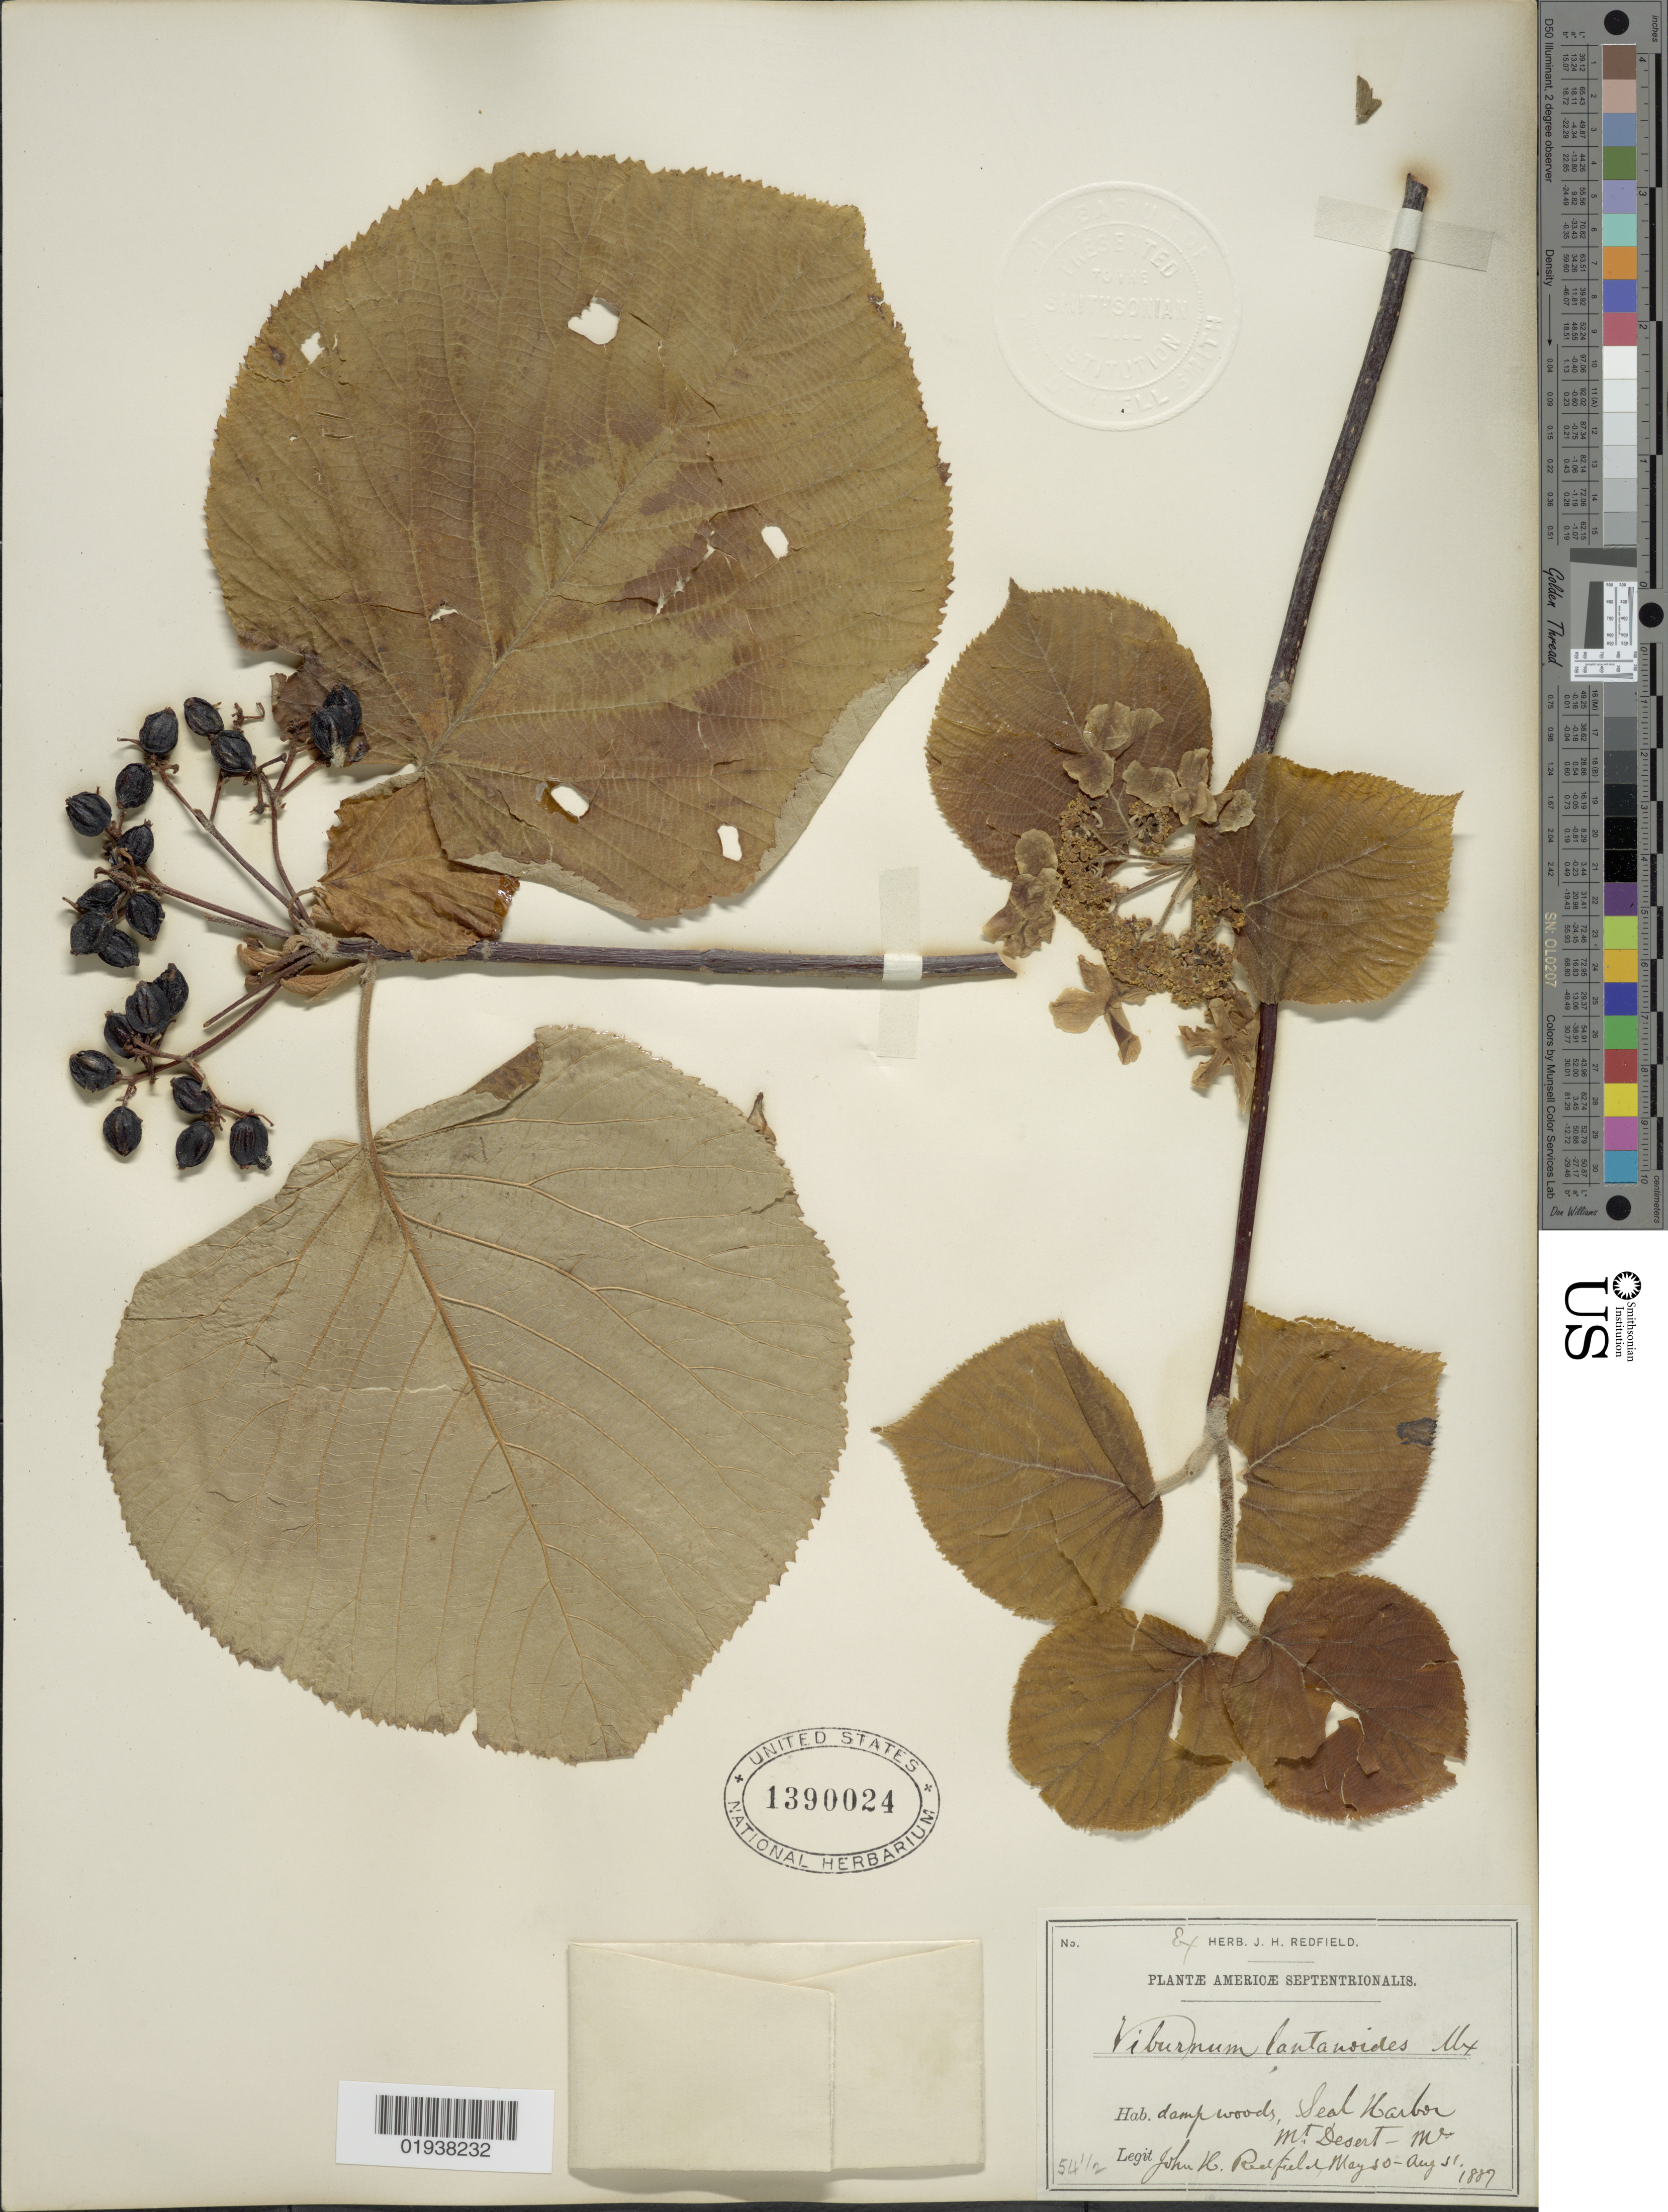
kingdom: Plantae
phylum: Tracheophyta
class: Magnoliopsida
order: Dipsacales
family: Viburnaceae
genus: Viburnum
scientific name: Viburnum alnifolium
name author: Marshall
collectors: J. Redfield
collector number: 54½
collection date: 1887-05-30/1887-08-31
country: United States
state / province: Maine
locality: Americæ Septentrionalis. Seal Harbor. Mt. Desert.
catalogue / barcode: US 1390024